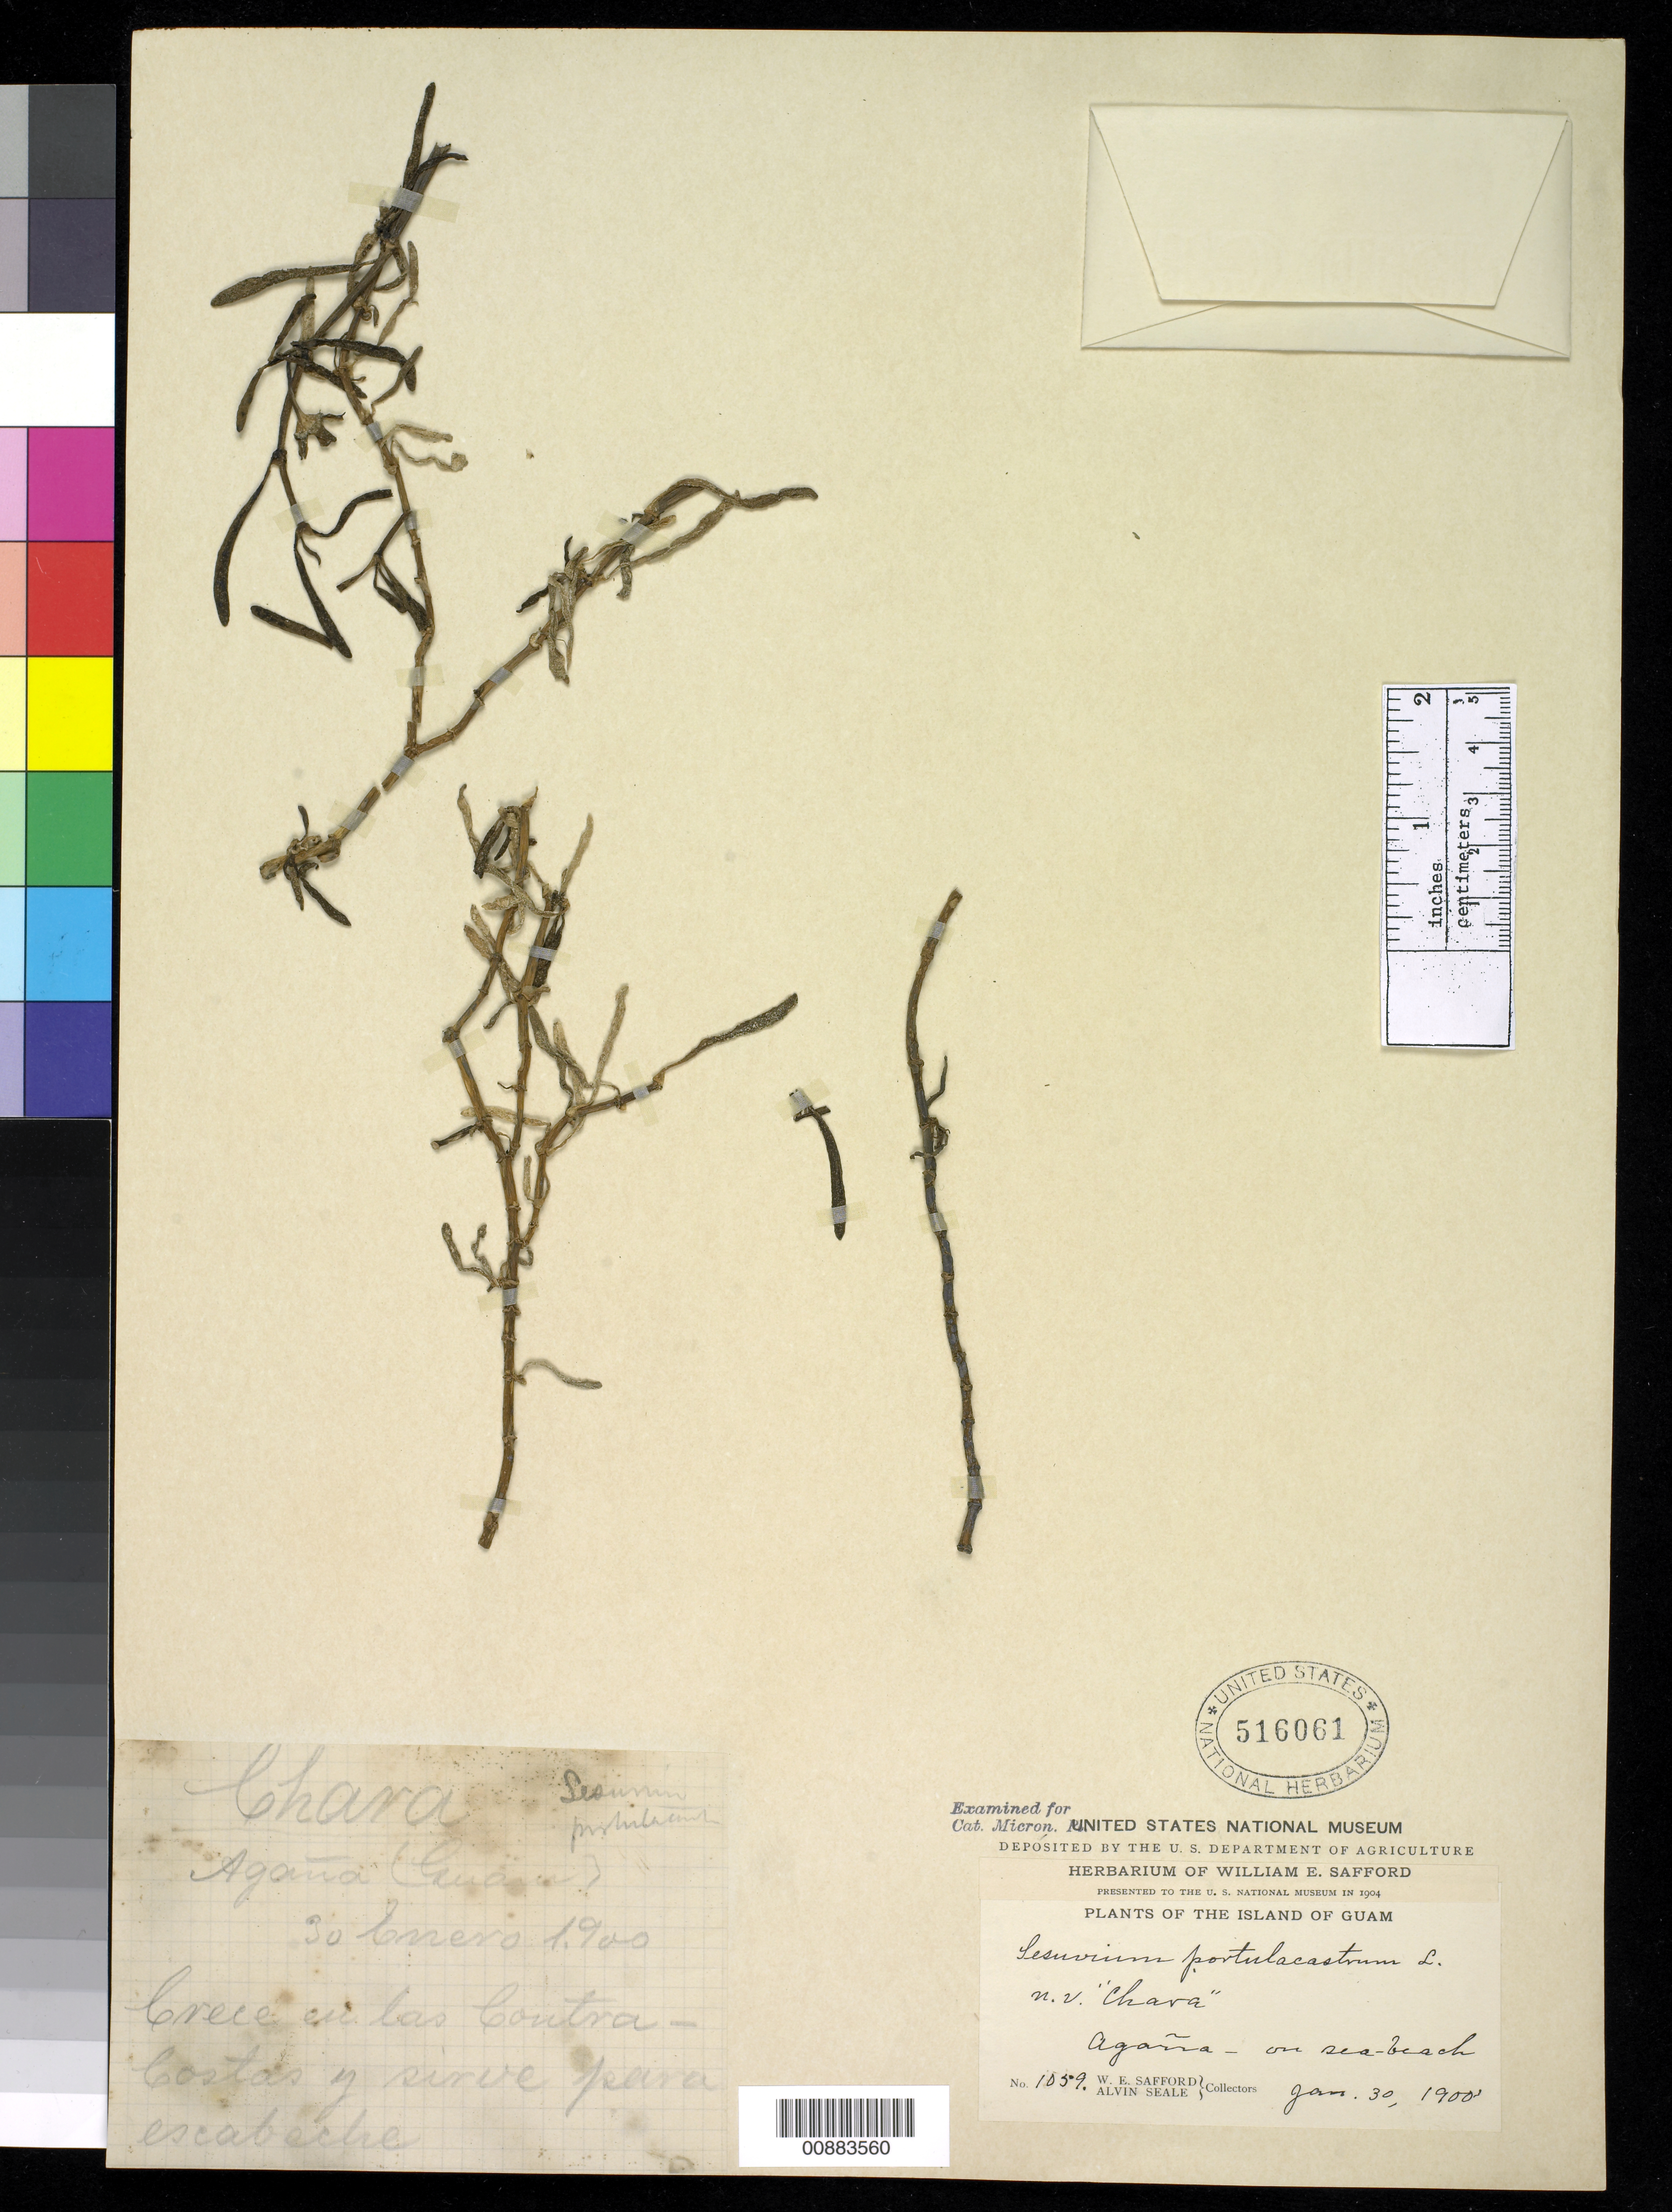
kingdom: Plantae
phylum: Tracheophyta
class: Magnoliopsida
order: Caryophyllales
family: Aizoaceae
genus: Sesuvium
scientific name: Sesuvium portulacastrum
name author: (L.) L.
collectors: W. E. Safford & A. Seale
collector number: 1059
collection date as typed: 30 Jan 1900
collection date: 1900-01-30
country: Guam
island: Guam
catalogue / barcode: US 516061